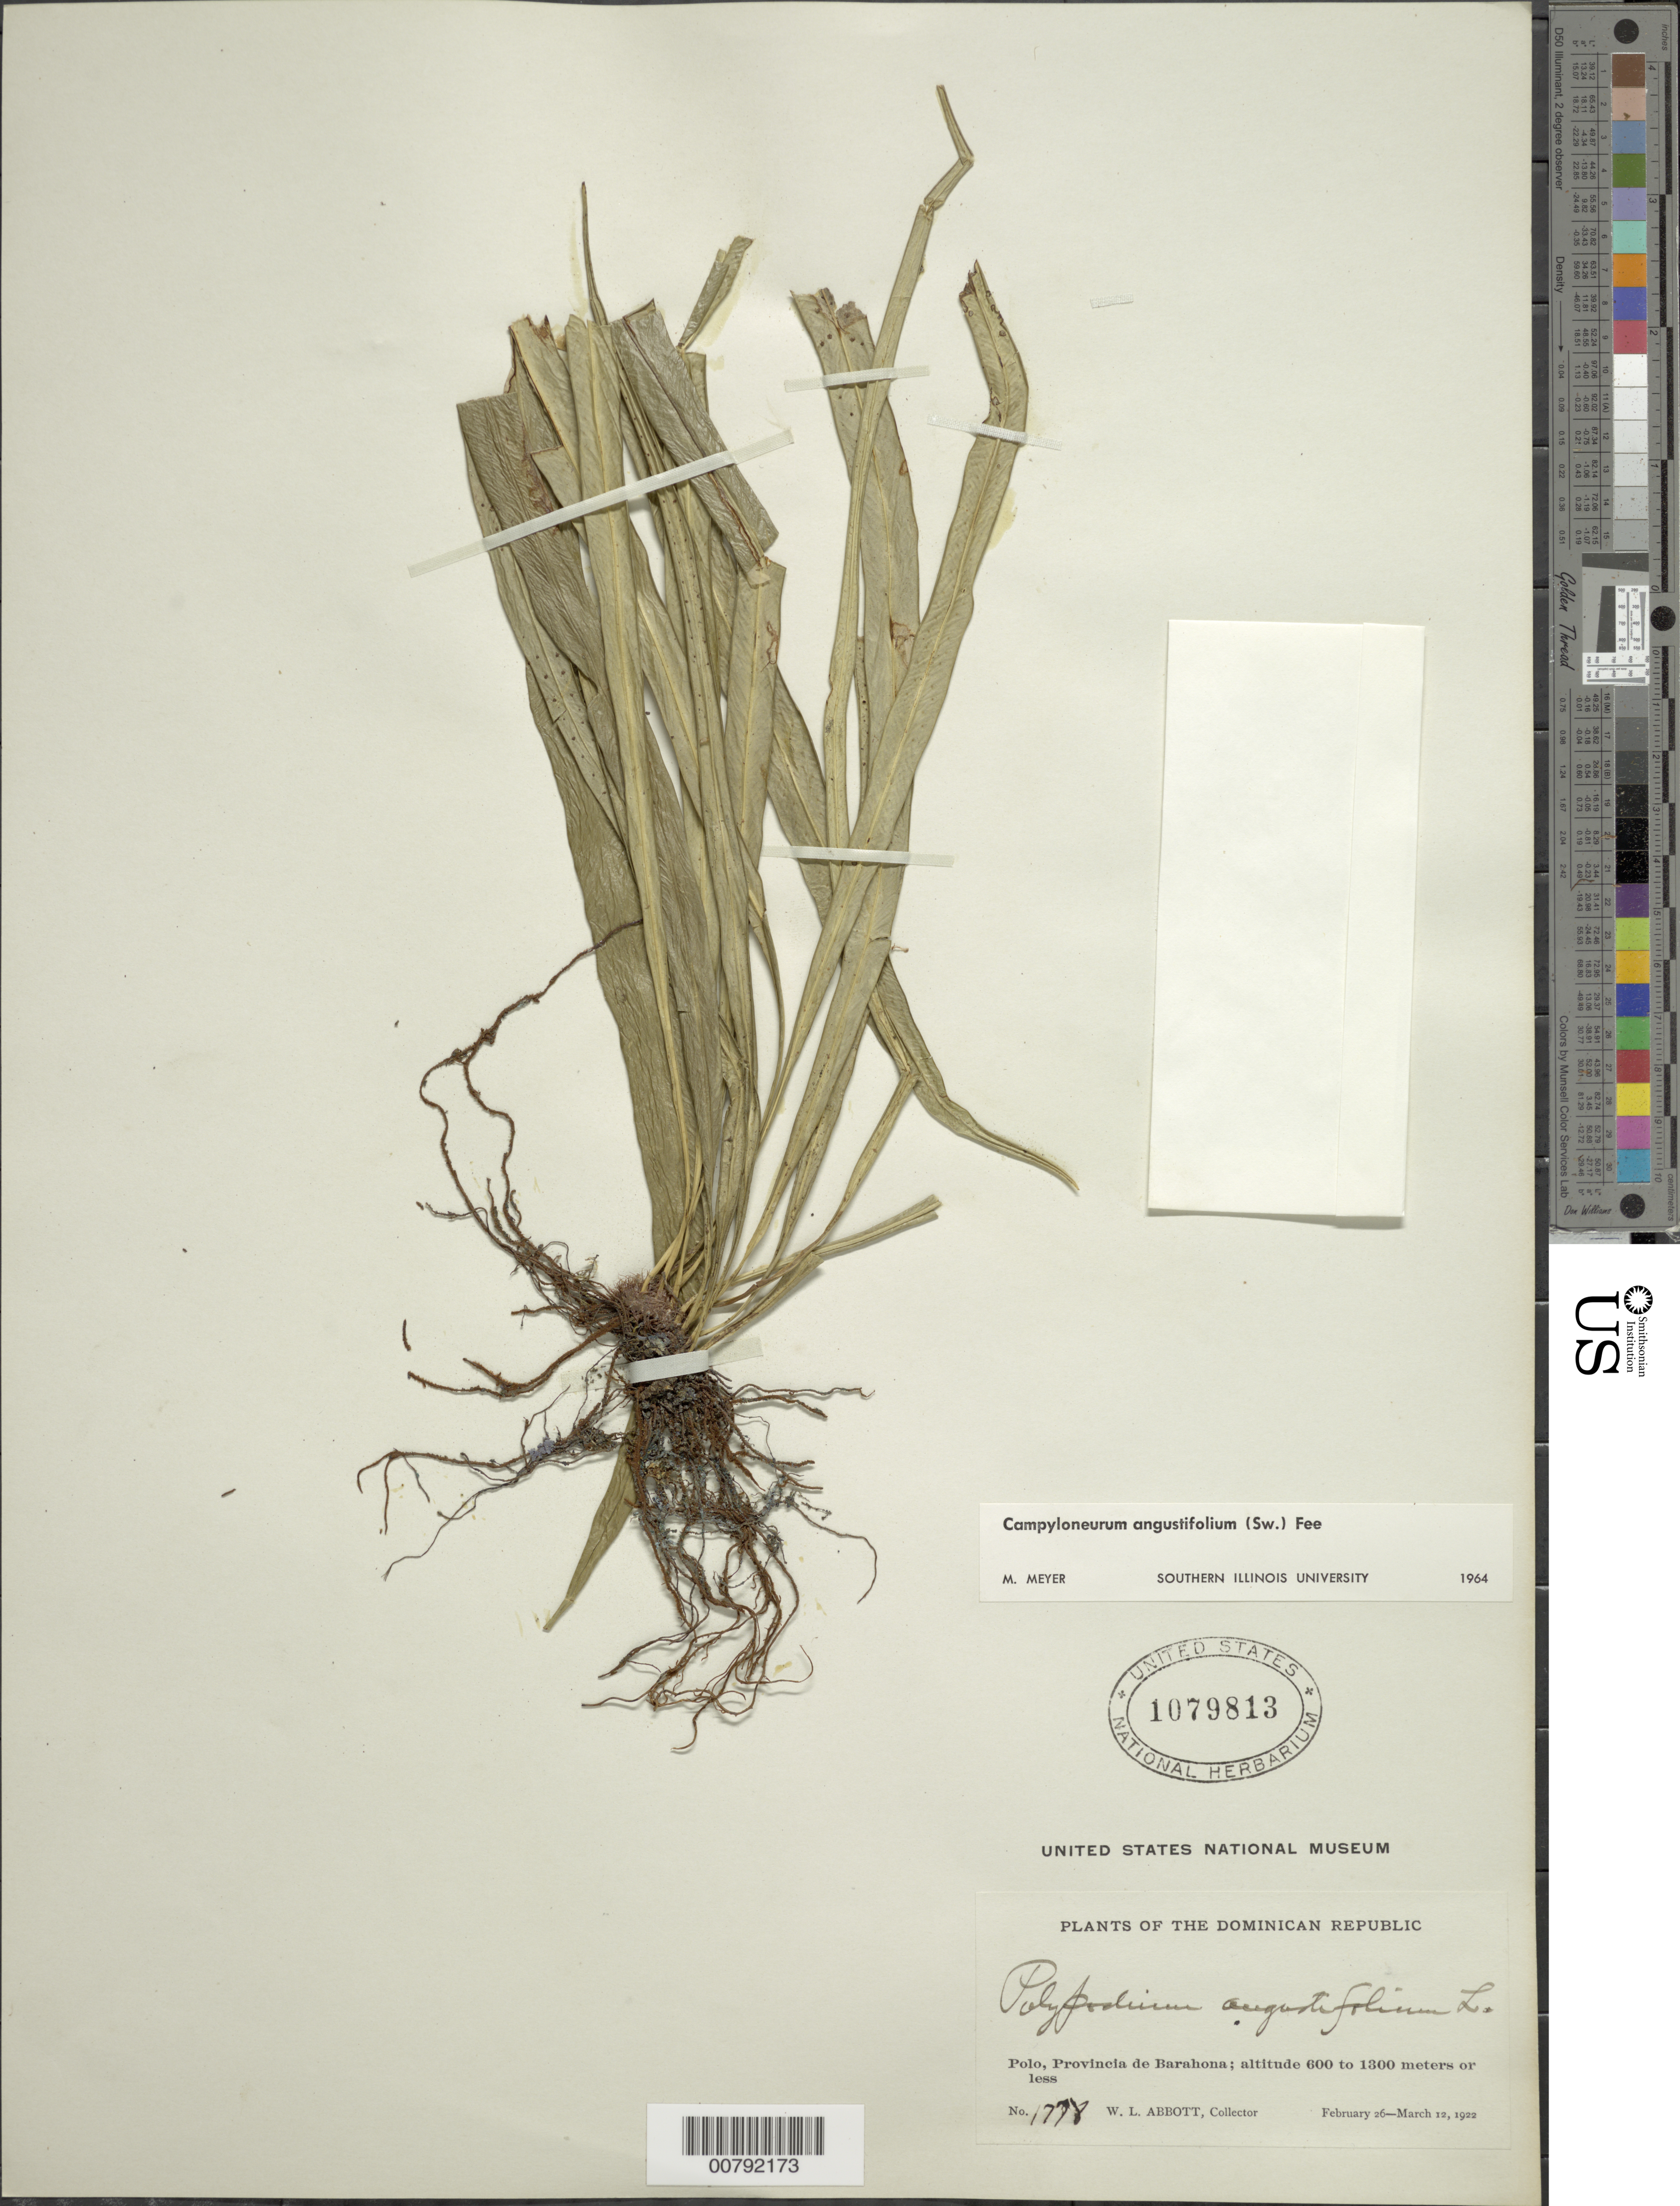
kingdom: Plantae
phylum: Tracheophyta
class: Polypodiopsida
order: Polypodiales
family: Polypodiaceae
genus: Campyloneurum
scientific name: Campyloneurum angustifolium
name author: (Sw.) Fée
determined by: Meyer, M.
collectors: W. L. Abbott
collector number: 1778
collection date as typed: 26 Feb 1922 12 Mar 1922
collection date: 1922-02-26/1922-03-12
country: Dominican Republic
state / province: Barahona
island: Hispaniola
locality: Polo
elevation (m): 600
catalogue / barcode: US 1079813